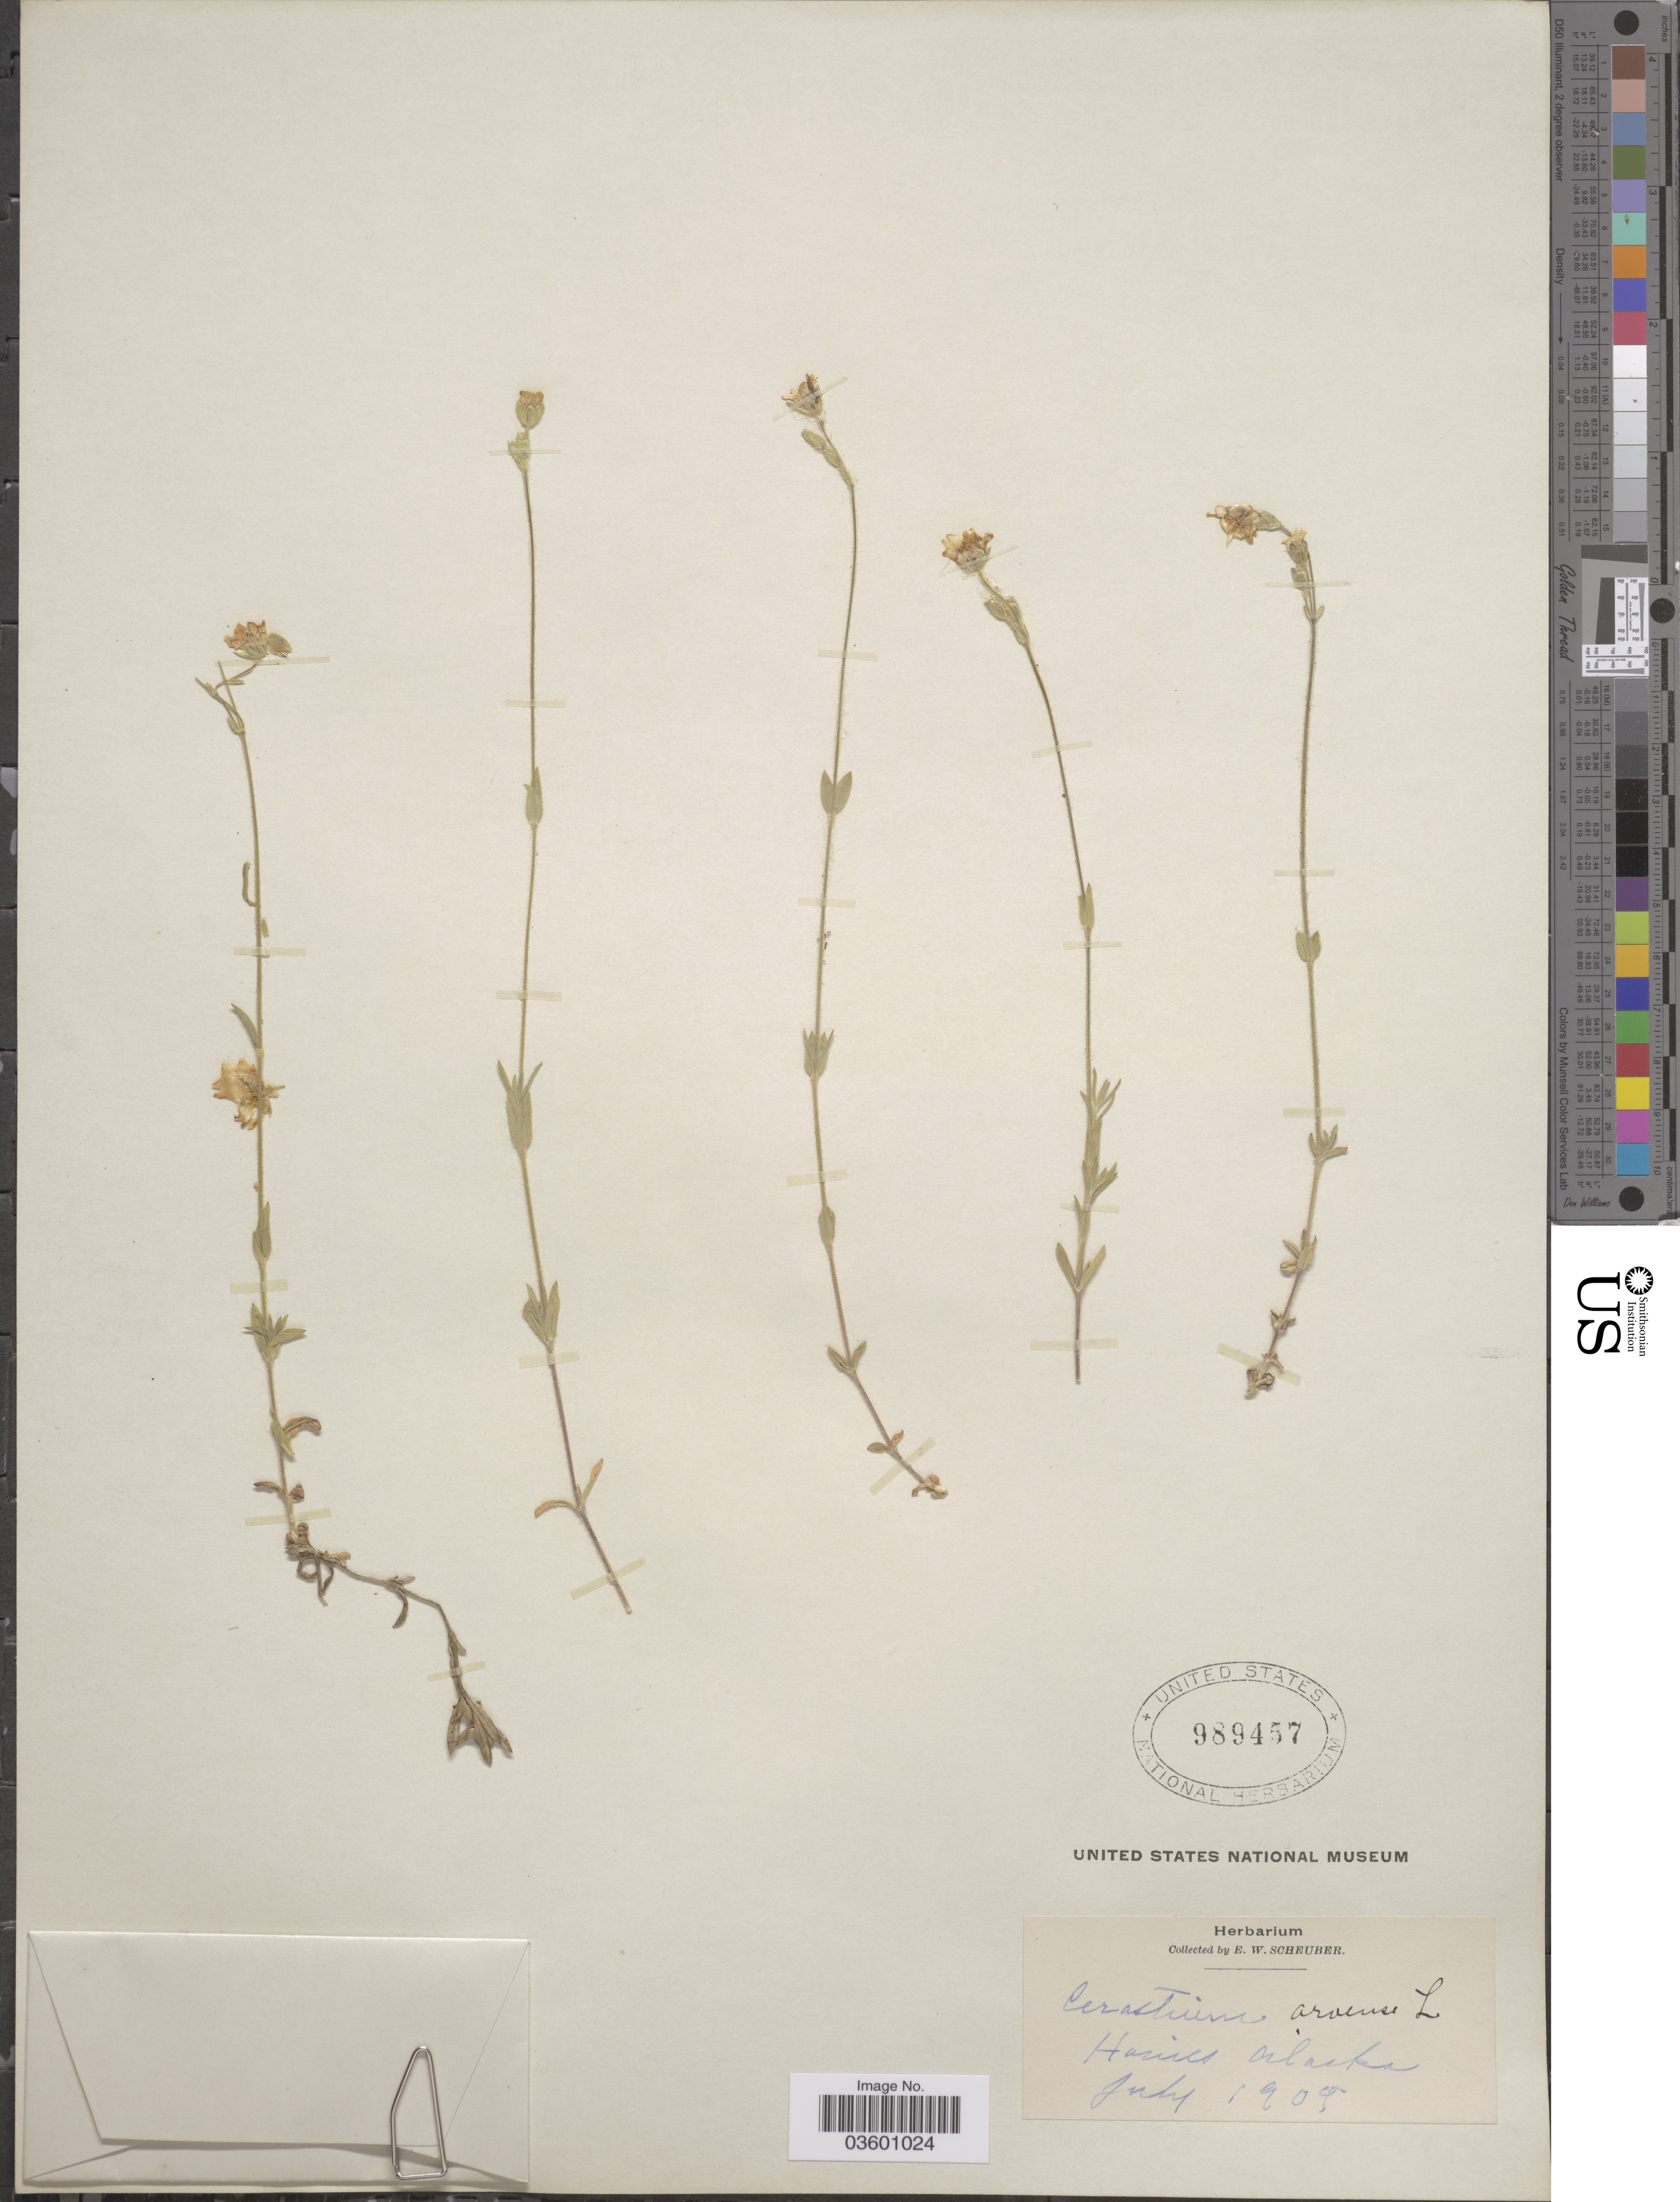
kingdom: Plantae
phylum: Tracheophyta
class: Magnoliopsida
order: Caryophyllales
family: Caryophyllaceae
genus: Cerastium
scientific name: Cerastium arvense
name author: L.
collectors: E. Scheuber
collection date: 1909-07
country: United States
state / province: Alaska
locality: Haines.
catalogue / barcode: US 989457